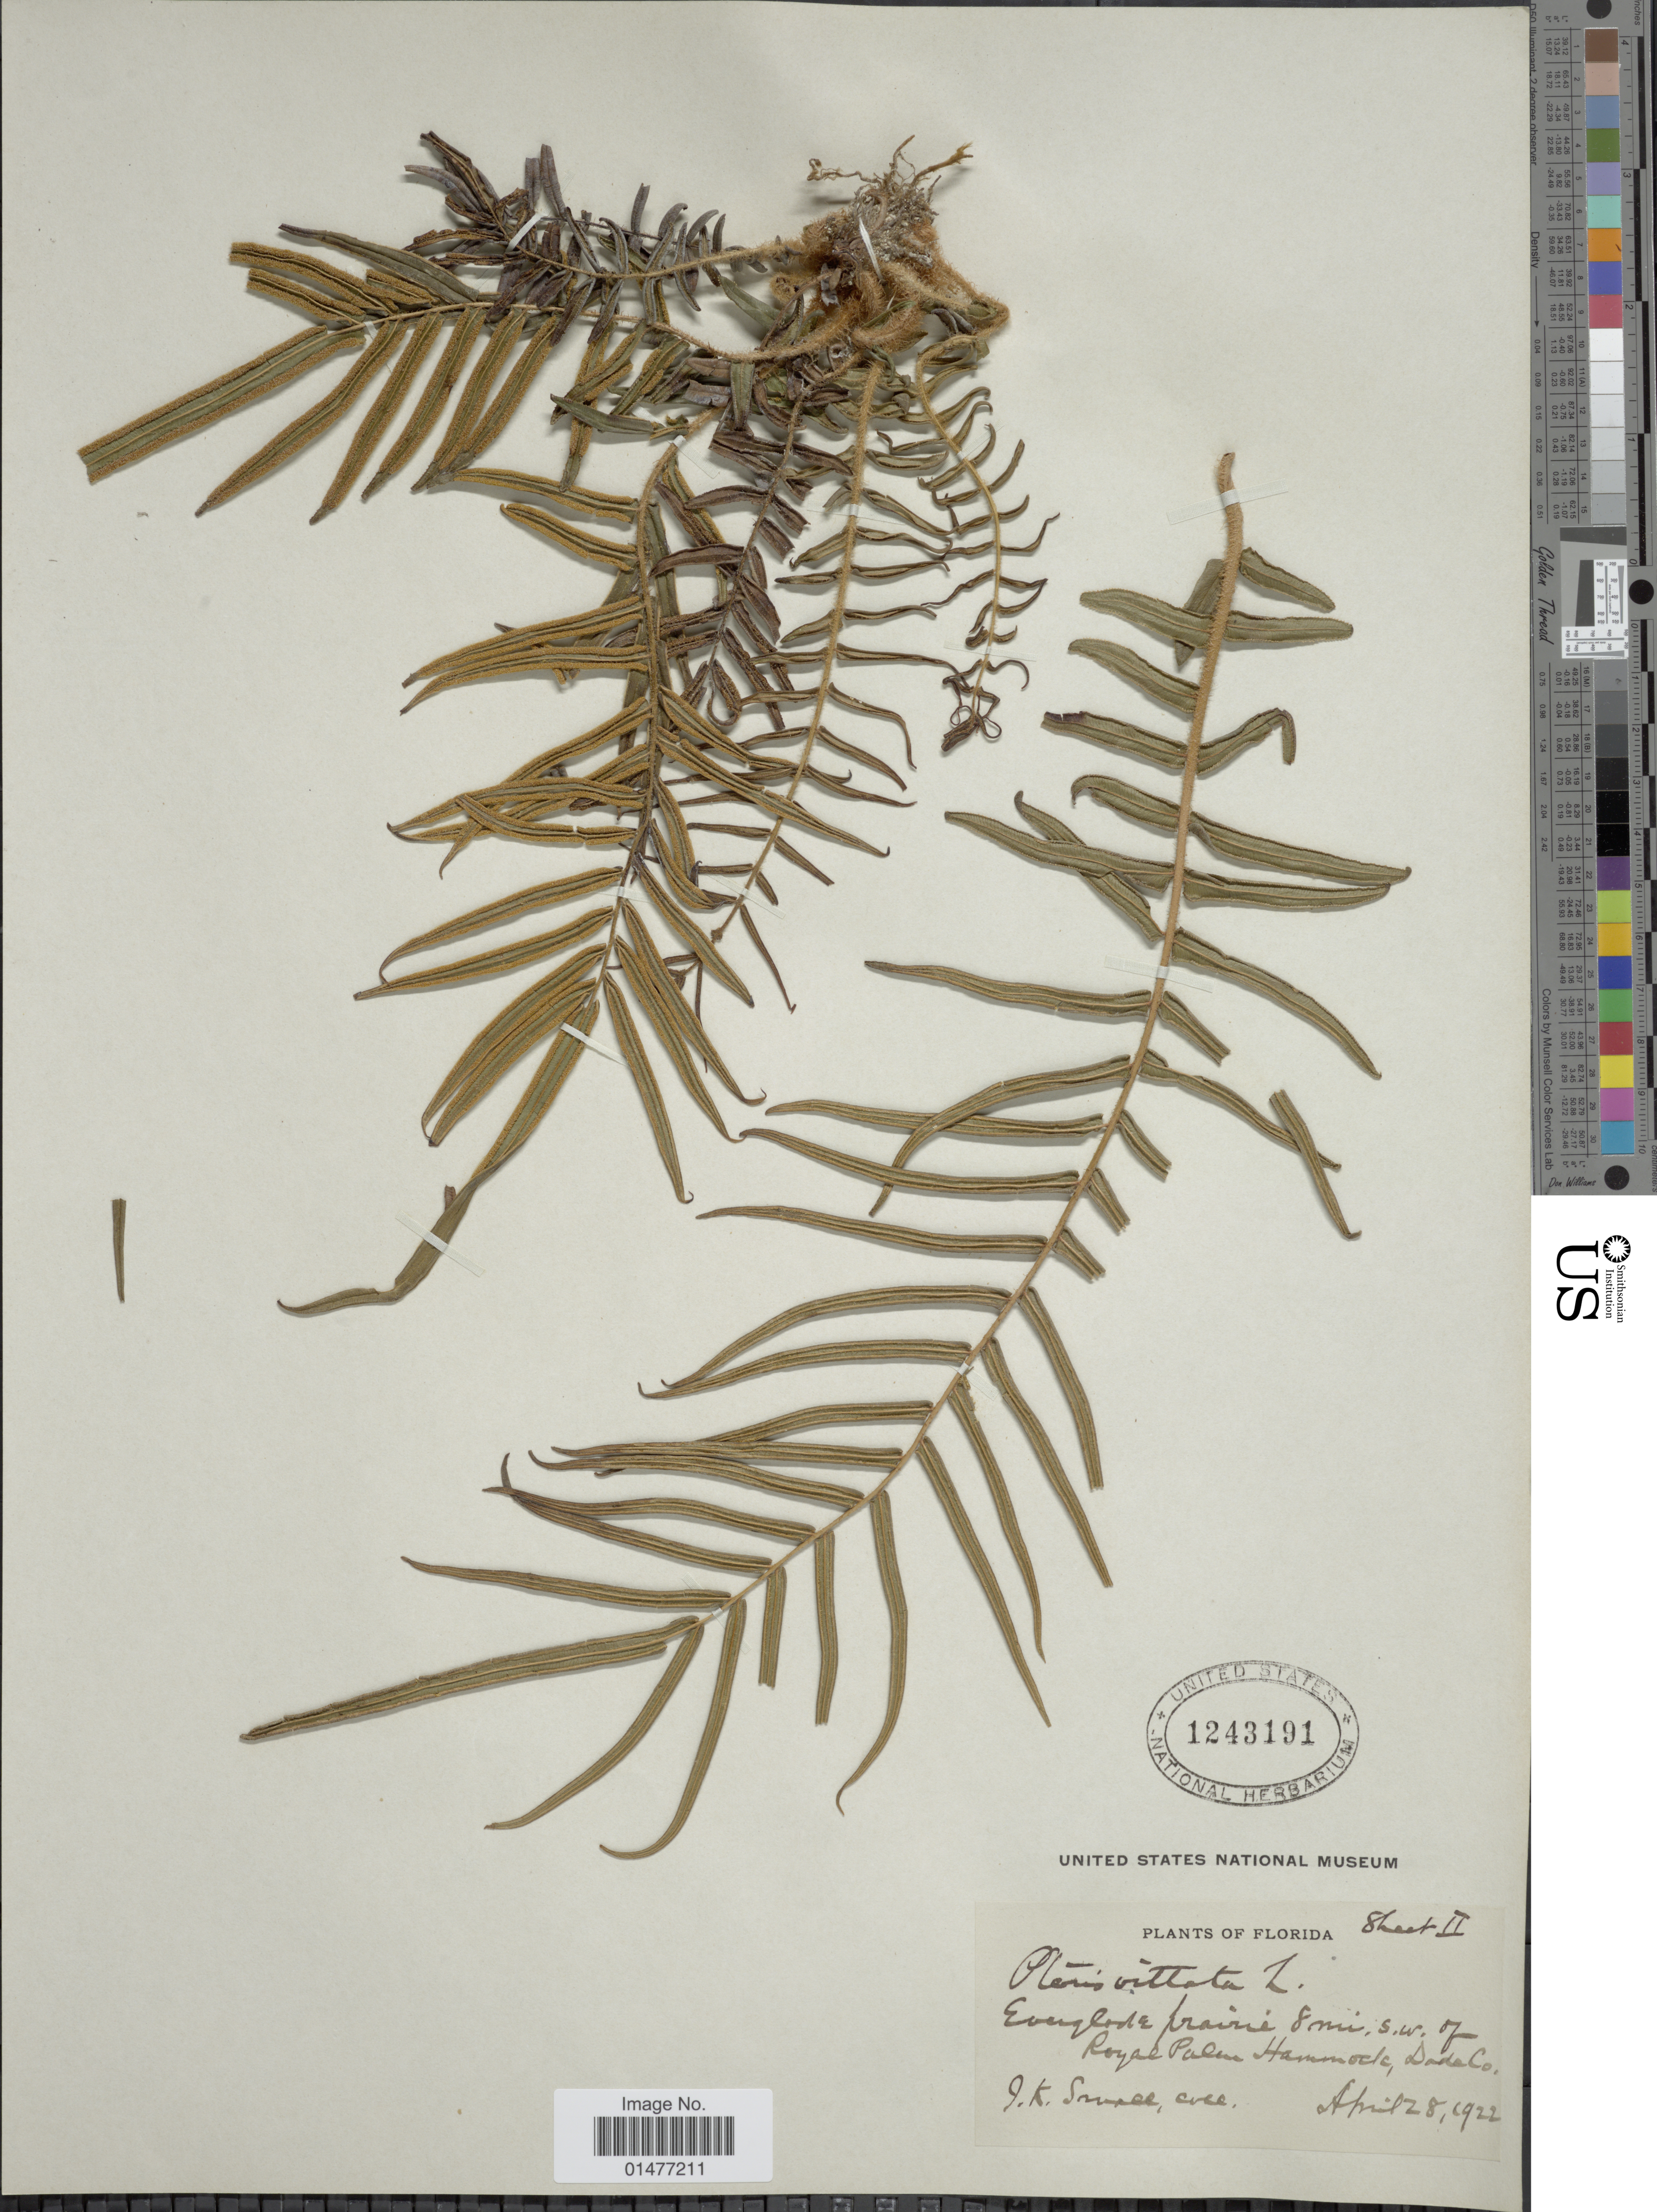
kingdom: Plantae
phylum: Tracheophyta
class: Polypodiopsida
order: Polypodiales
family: Pteridaceae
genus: Pteris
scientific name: Pteris vittata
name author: L.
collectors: J. K. Small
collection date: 1922-04-28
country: United States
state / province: Florida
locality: Plants of Florida, Everglade prairie 8 mi, s.w. of Royal Palm hammock, Dade Co.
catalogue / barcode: US 1243191